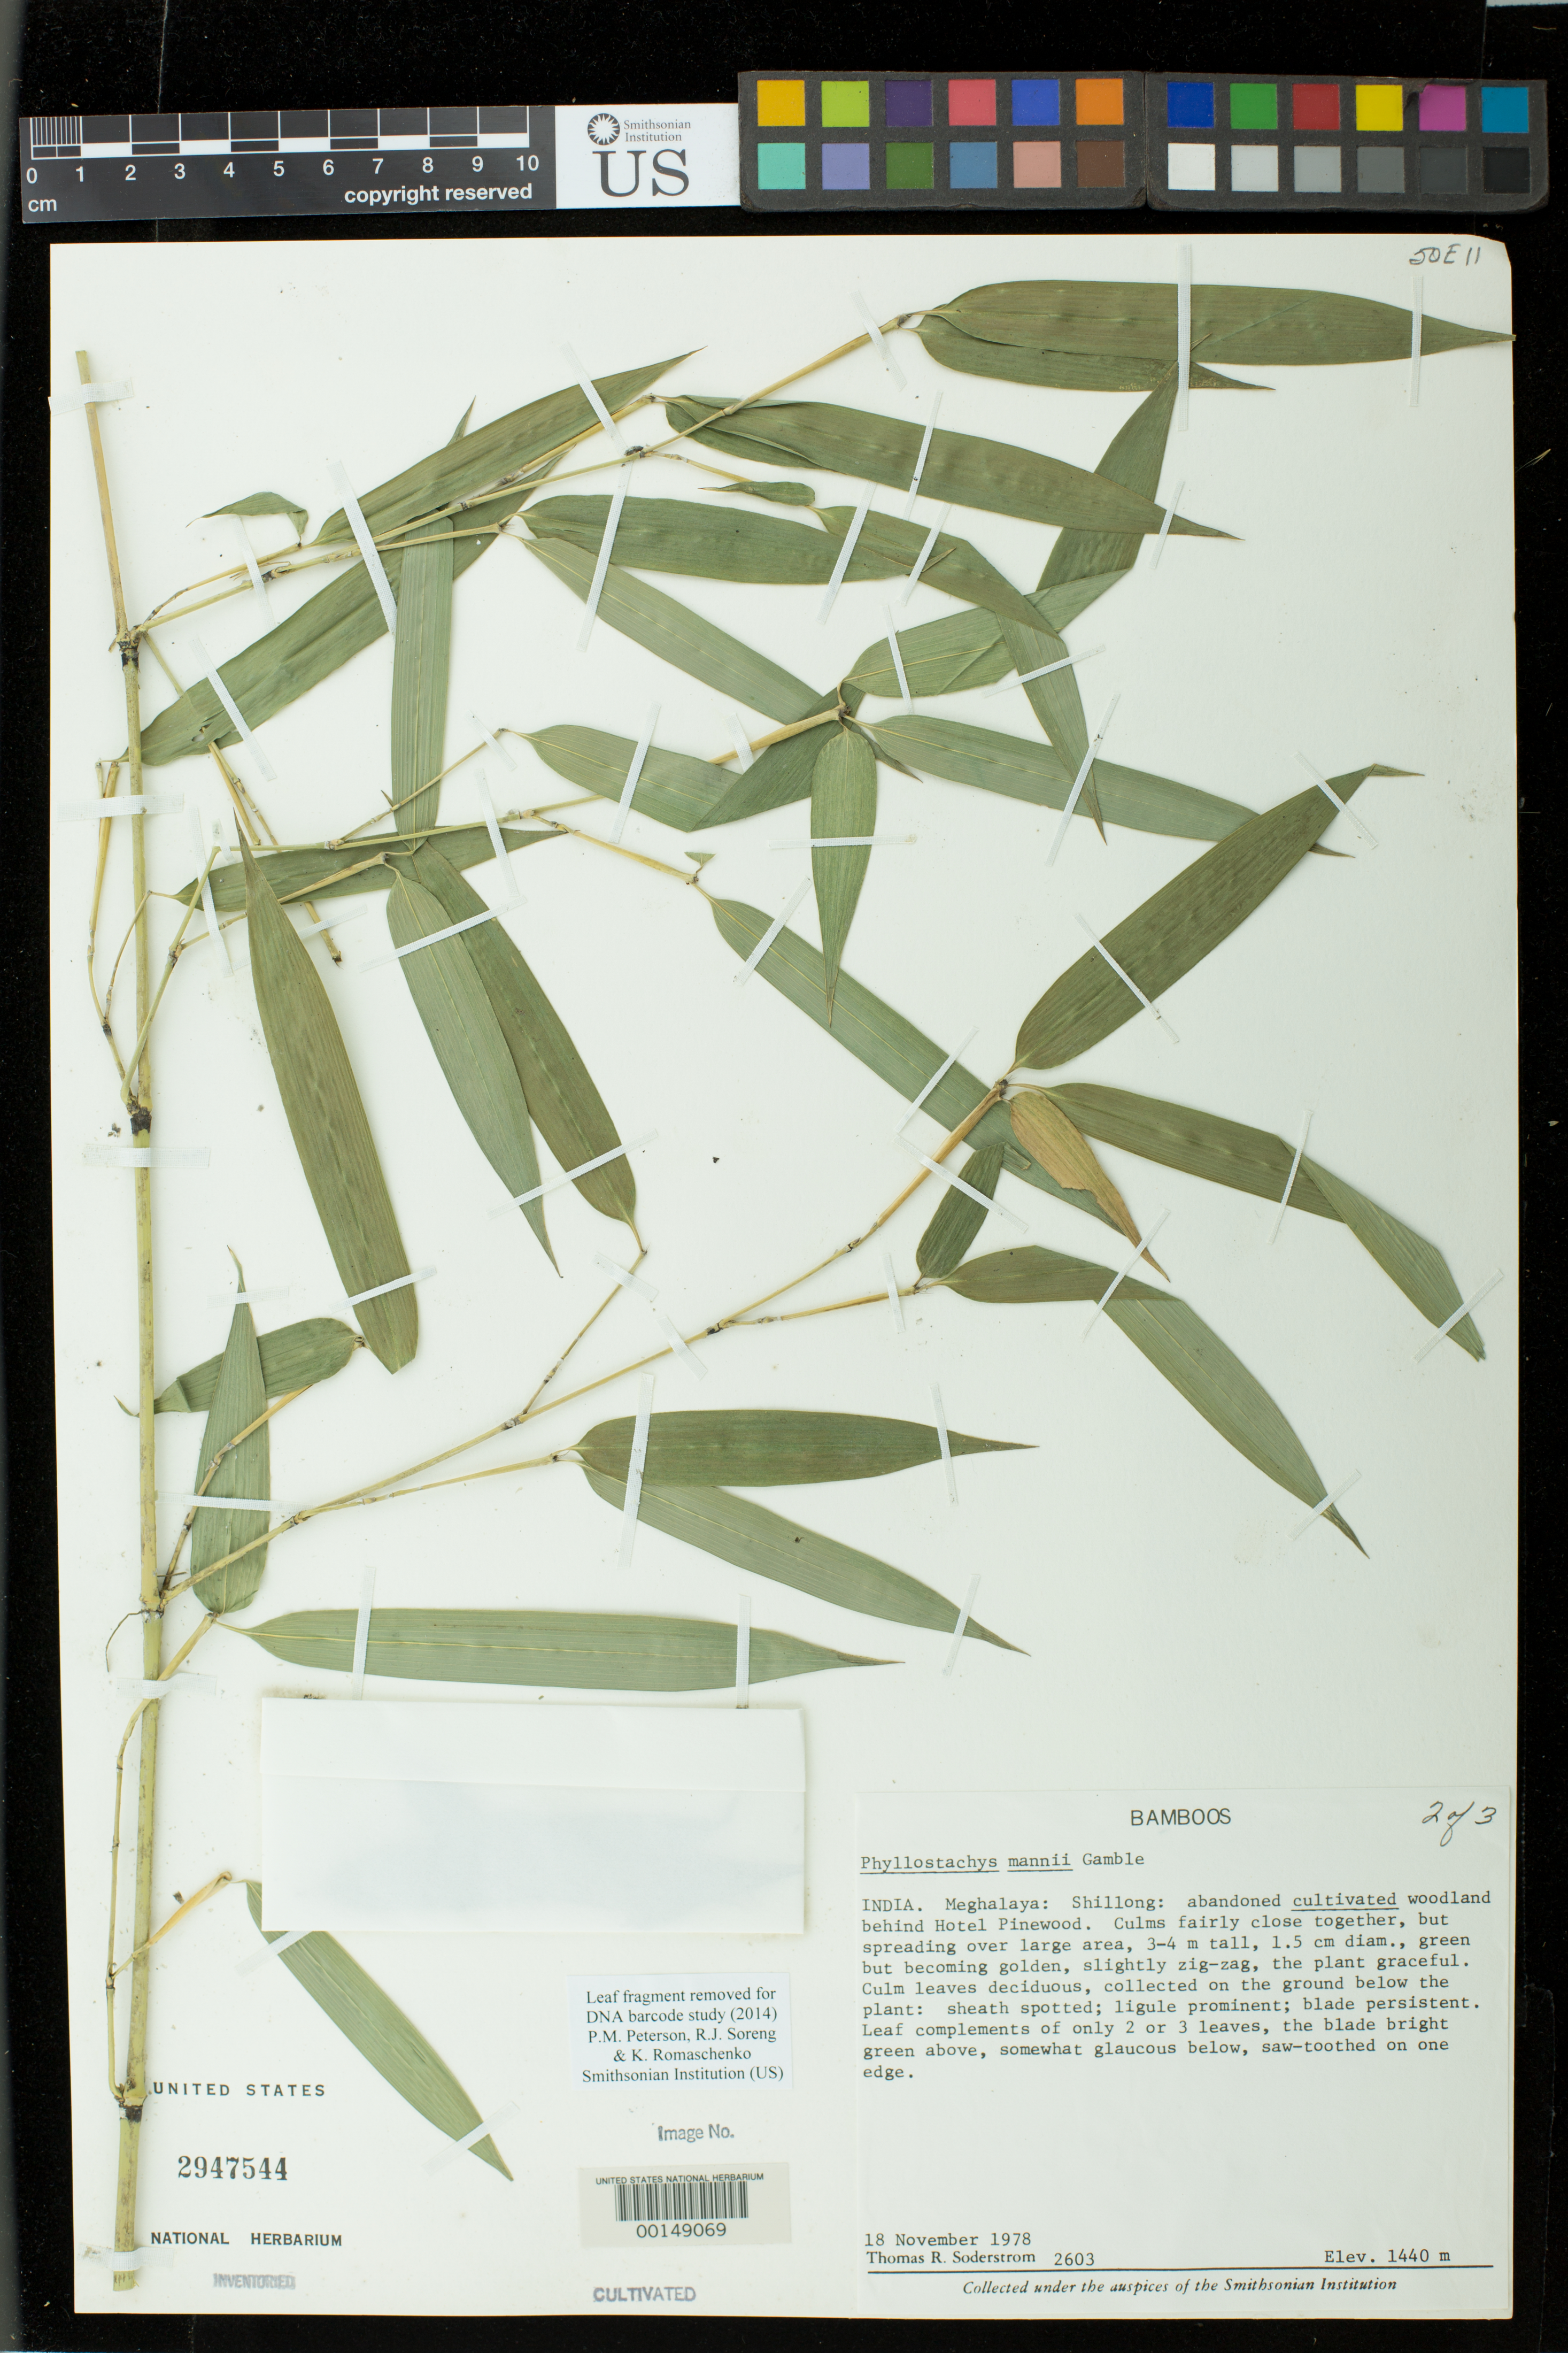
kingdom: Plantae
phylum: Tracheophyta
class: Liliopsida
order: Poales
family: Poaceae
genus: Phyllostachys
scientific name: Phyllostachys mannii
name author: Gamble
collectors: T. R. Soderstrom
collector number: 2603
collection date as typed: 18 Nov 1978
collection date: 1978-11-18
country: India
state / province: Meghalaya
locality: Shillong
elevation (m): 1440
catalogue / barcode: US 2947544